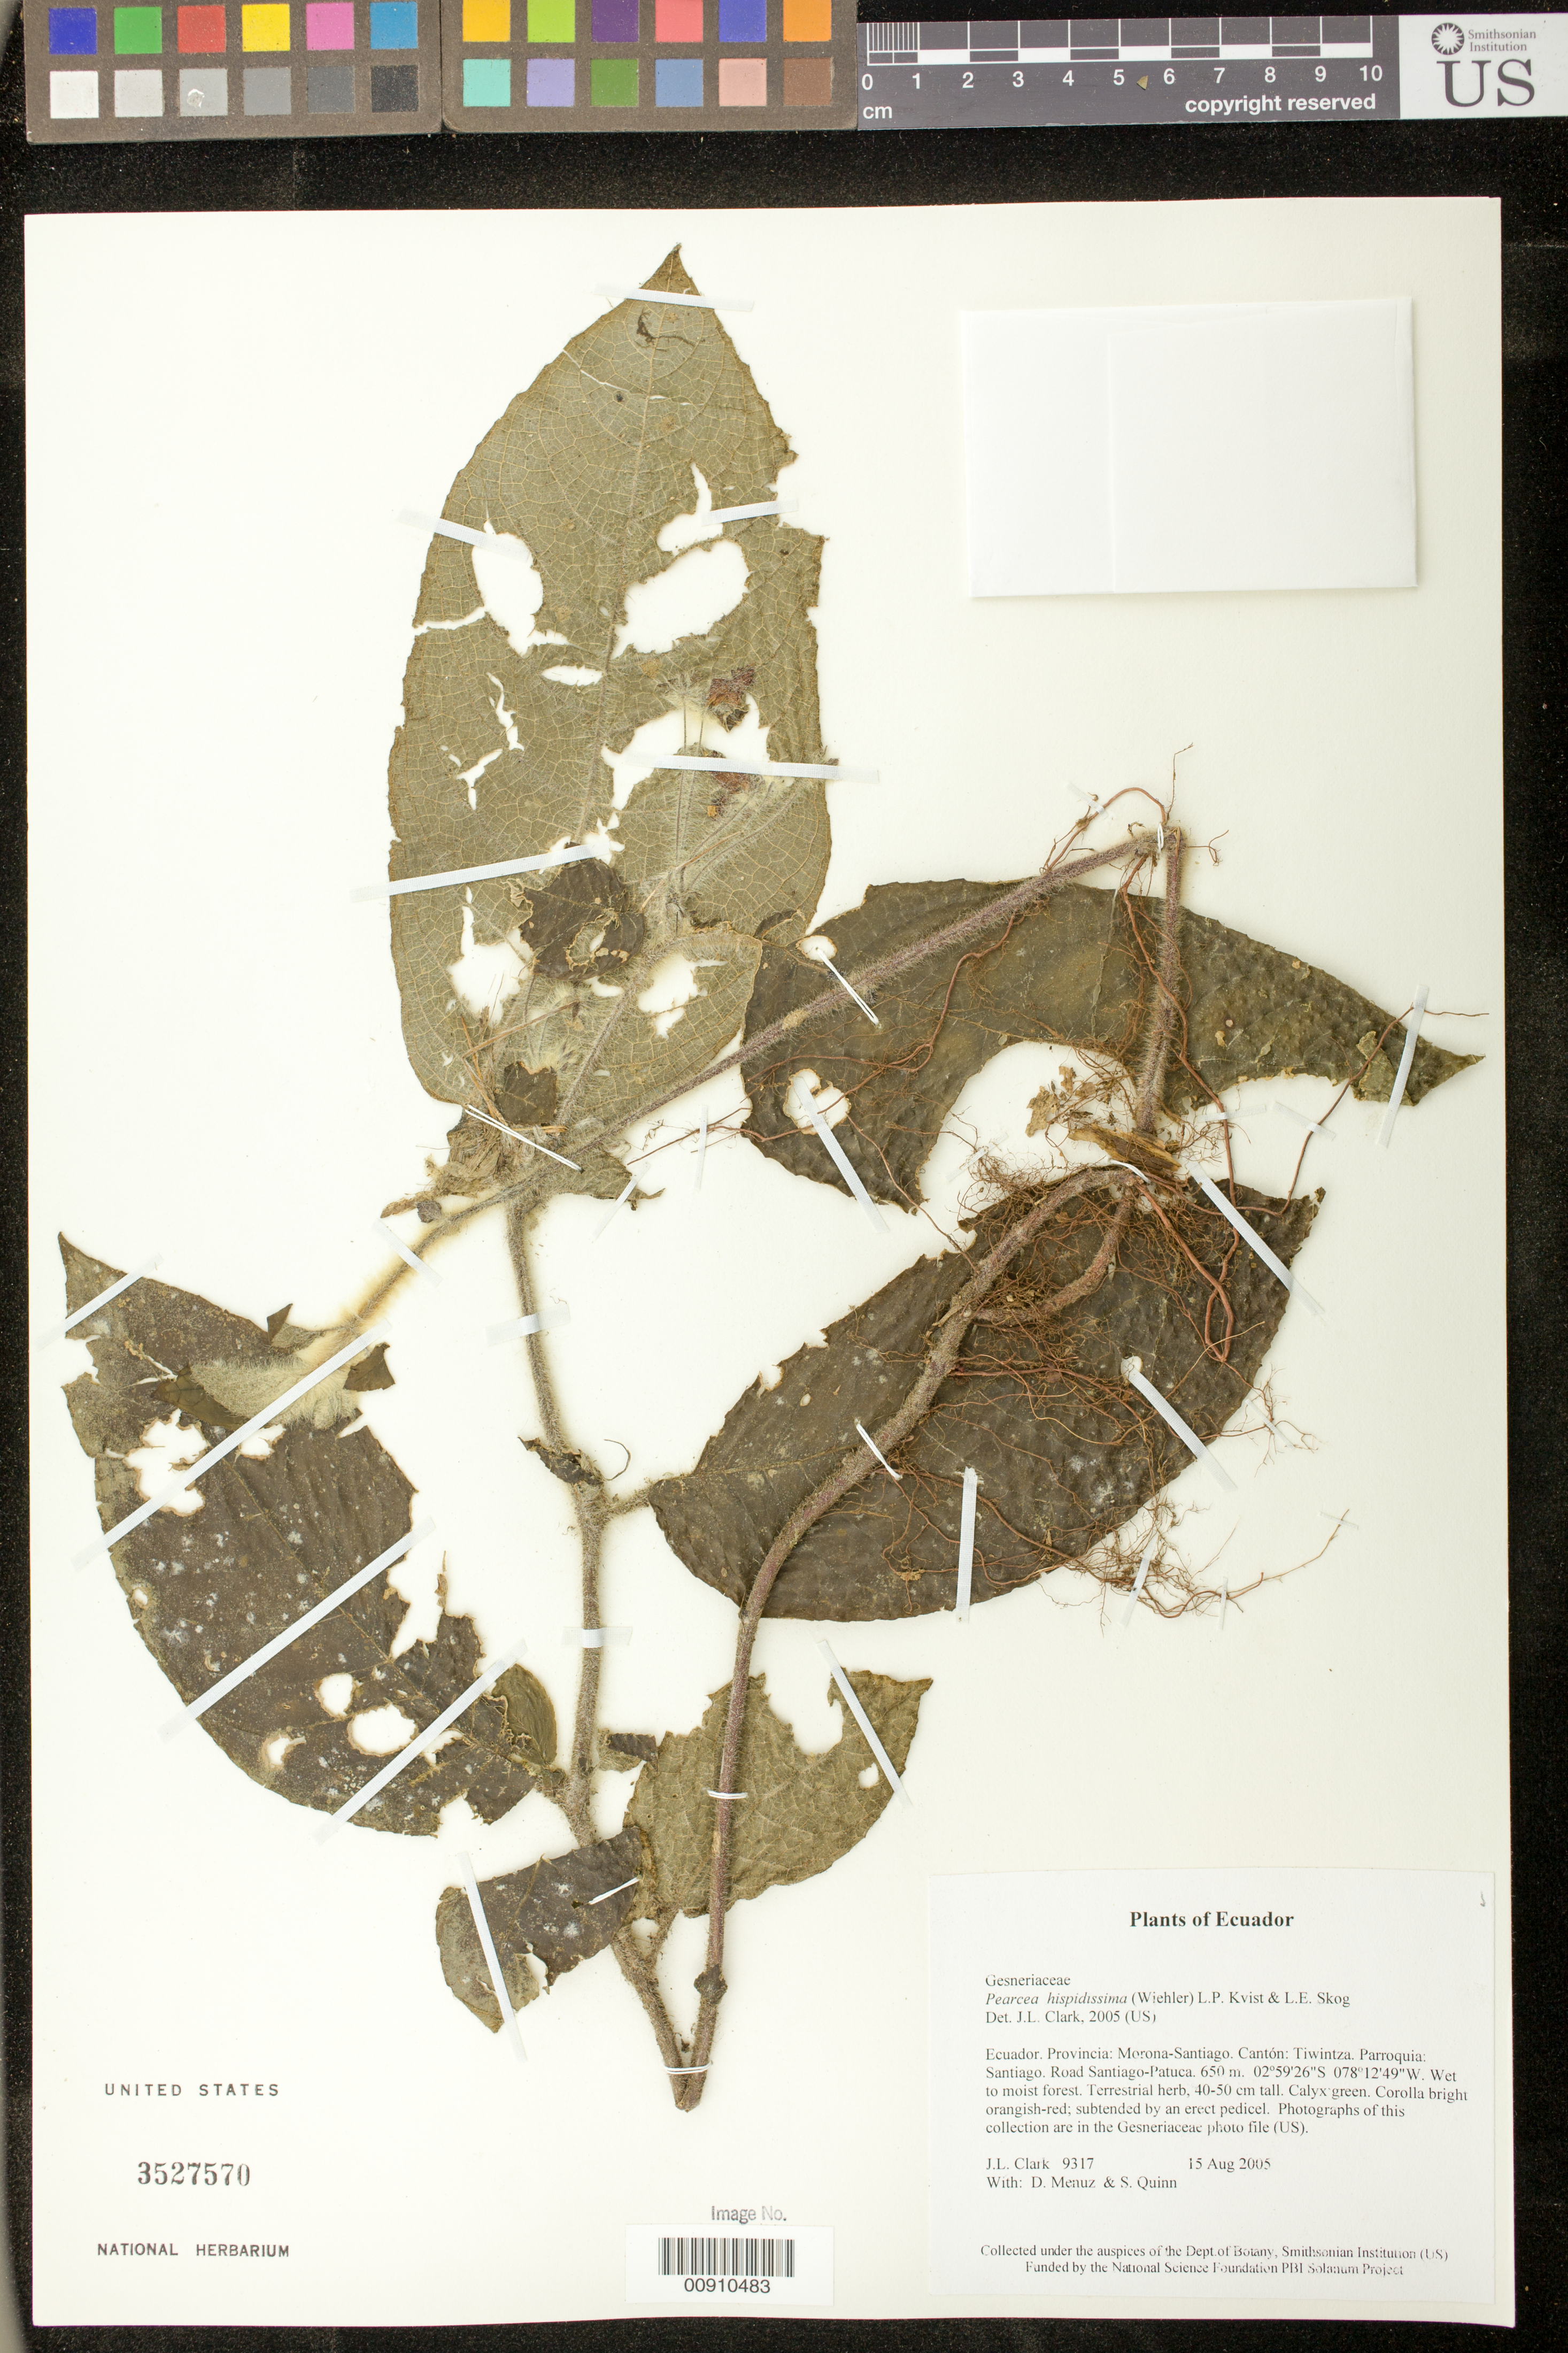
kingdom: Plantae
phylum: Tracheophyta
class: Magnoliopsida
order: Lamiales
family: Gesneriaceae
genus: Pearcea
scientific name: Pearcea hispidissima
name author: (Wiehler) L.P. Kvist & L.E. Skog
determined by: Clark, J. L., (SEL), The Marie Selby Botanical Garden (UNITED STATES)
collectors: J. L. Clark, D. Menuz & S. Quinn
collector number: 9317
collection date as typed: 15 Aug 2005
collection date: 2005-08-15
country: Ecuador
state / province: Morona-Santiago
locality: Tiwintza. Parroquia: Santiago. Road Santiago-Patuca.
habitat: Wet to moist forest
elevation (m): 650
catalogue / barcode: US 3527570